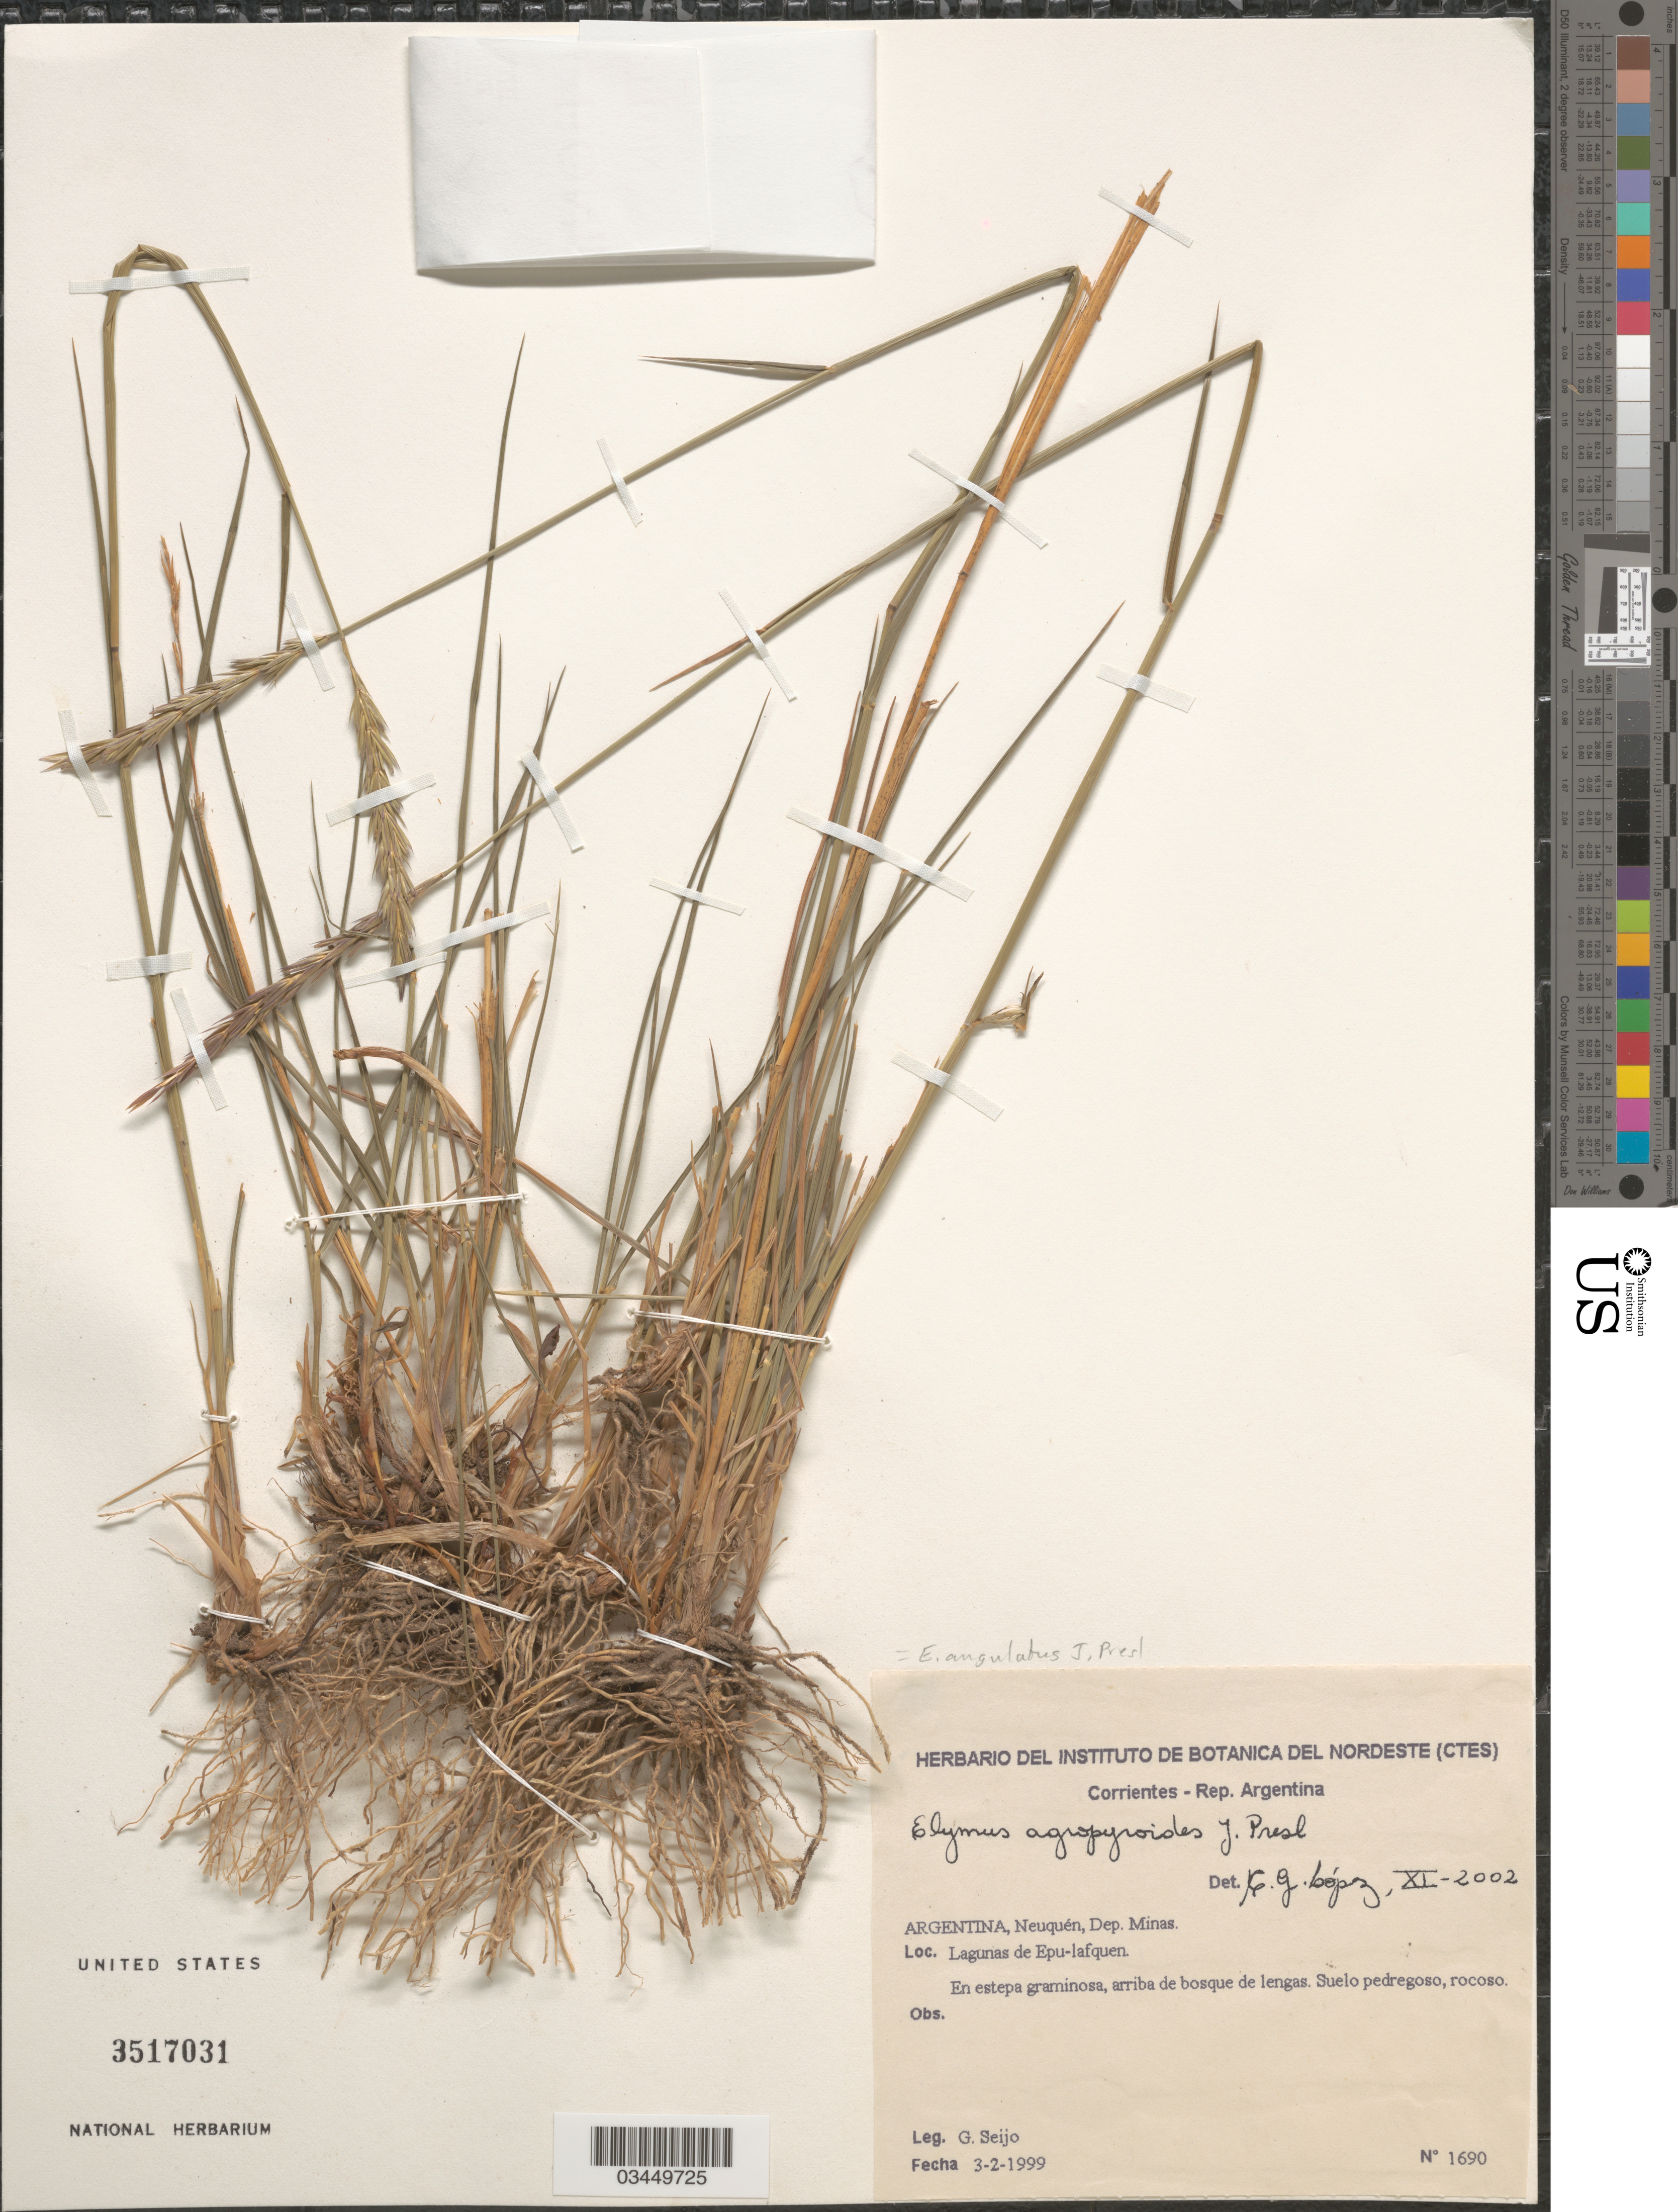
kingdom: Plantae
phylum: Tracheophyta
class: Liliopsida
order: Poales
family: Poaceae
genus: Elymus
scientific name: Elymus angulatus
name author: J. Presl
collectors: G. Seijo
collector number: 1690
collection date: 1999-02-03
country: Argentina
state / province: Neuquen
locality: Dep. Minas. Lagunas de Epu-lafquen.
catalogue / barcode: US 3517031